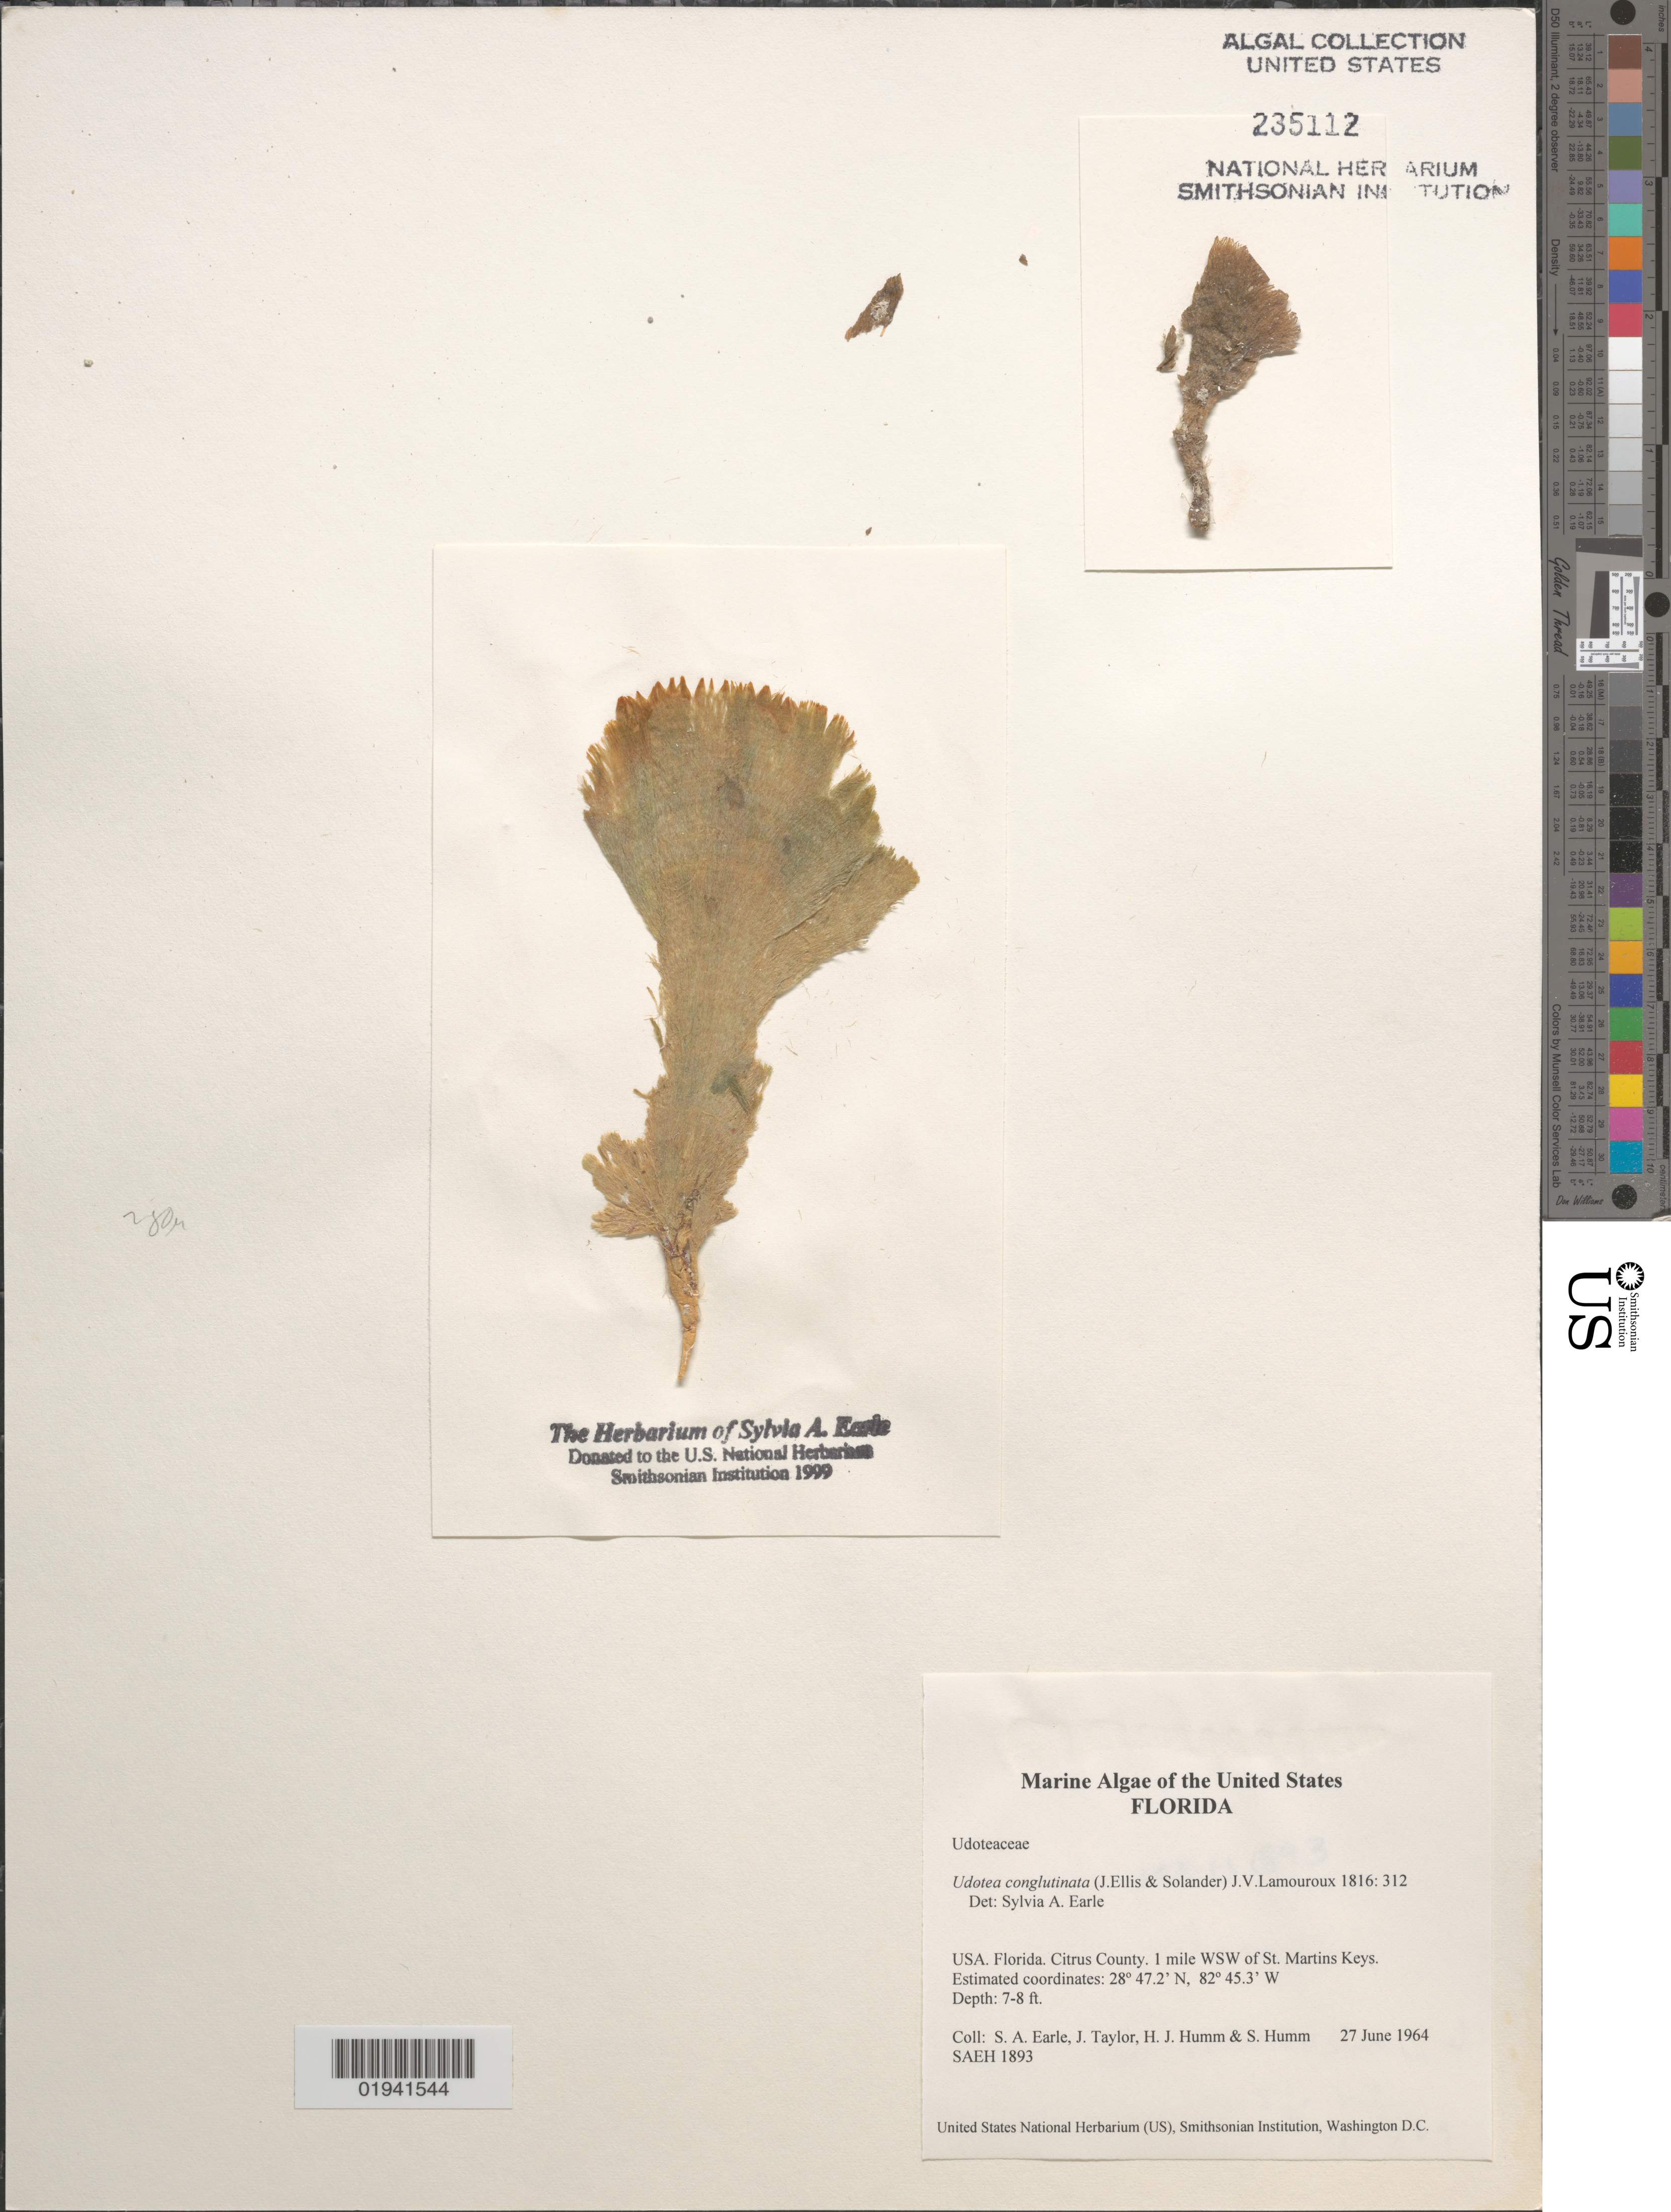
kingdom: Plantae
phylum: Chlorophyta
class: Ulvophyceae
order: Bryopsidales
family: Udoteaceae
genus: Udotea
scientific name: Udotea conglutinata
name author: (Ellis & Sol.) J.V.Lamouroux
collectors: S. A. Earle, J. Taylor, H. J. Humm & S. Humm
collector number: SAEH1893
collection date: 1964-06-27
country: United States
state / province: Florida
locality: Citrus County. 1 mile WSW of St. Martins Keys.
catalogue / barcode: US 235112